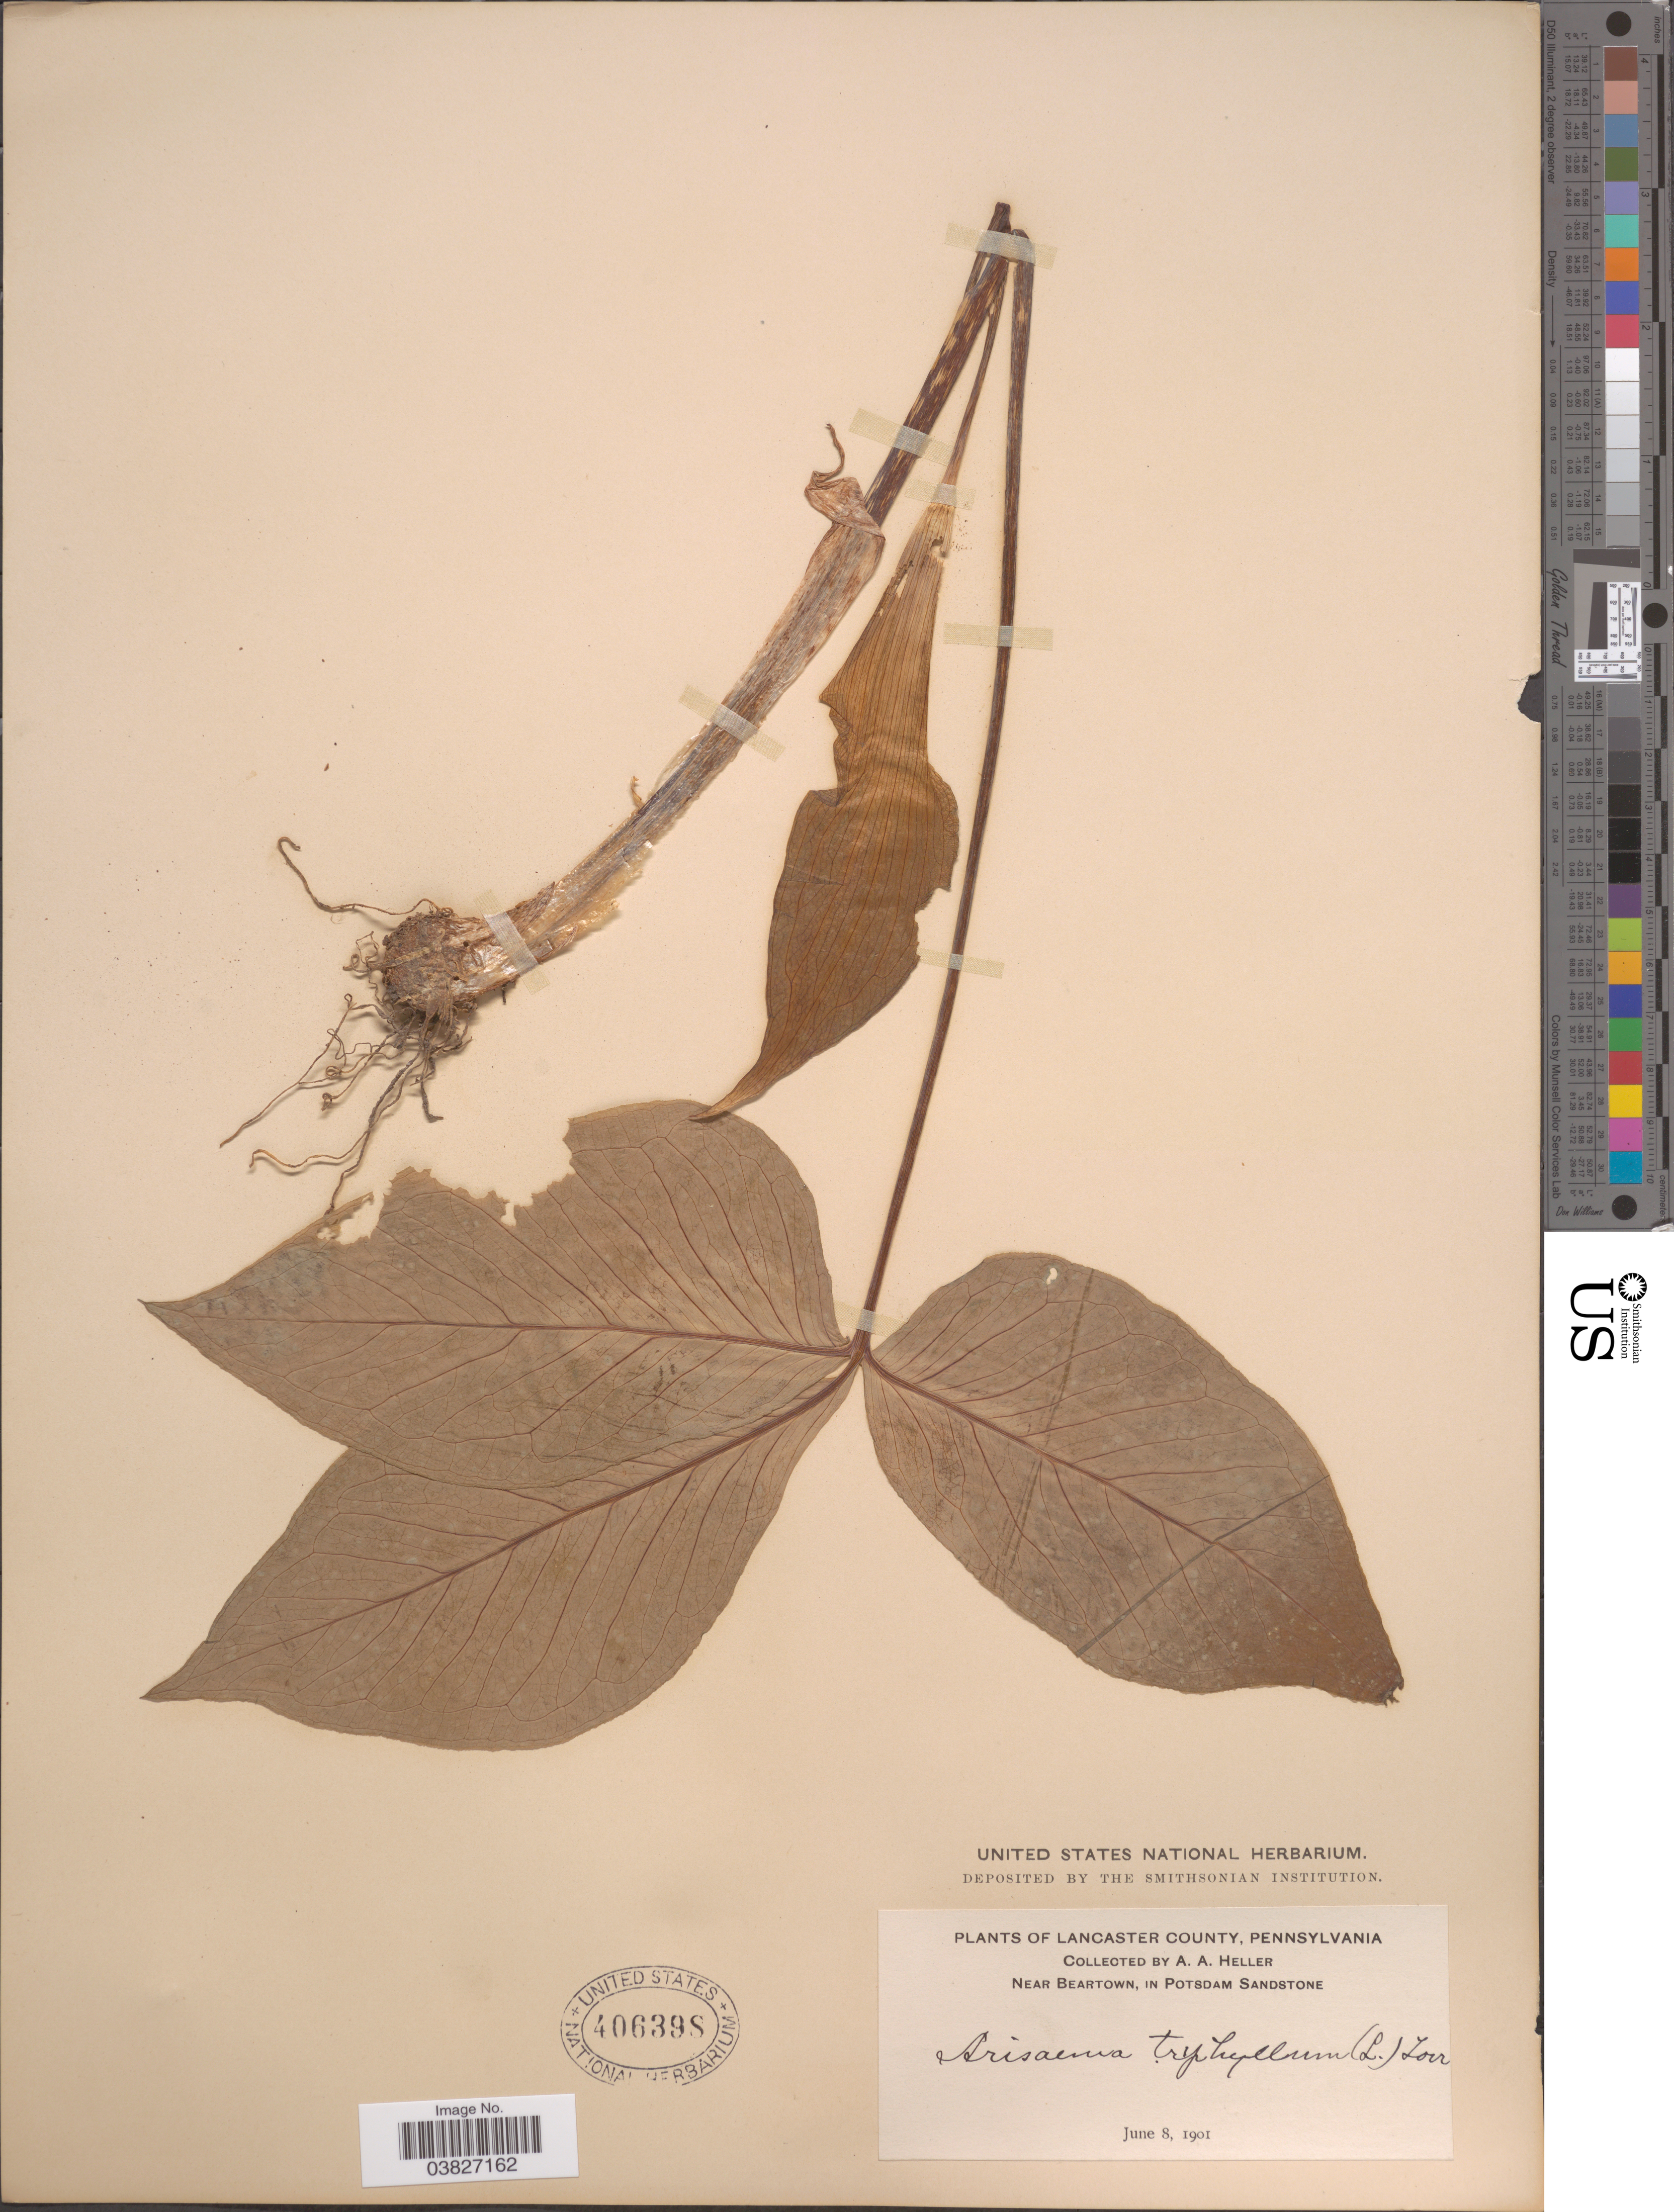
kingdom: Plantae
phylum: Tracheophyta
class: Liliopsida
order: Alismatales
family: Araceae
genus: Arisaema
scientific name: Arisaema triphyllum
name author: (L.) Schott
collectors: A. A. Heller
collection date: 1901-06-08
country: United States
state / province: Pennsylvania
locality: Lancaster County. Near Beartown, in Potsdam Sandstone.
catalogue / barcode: US 406398